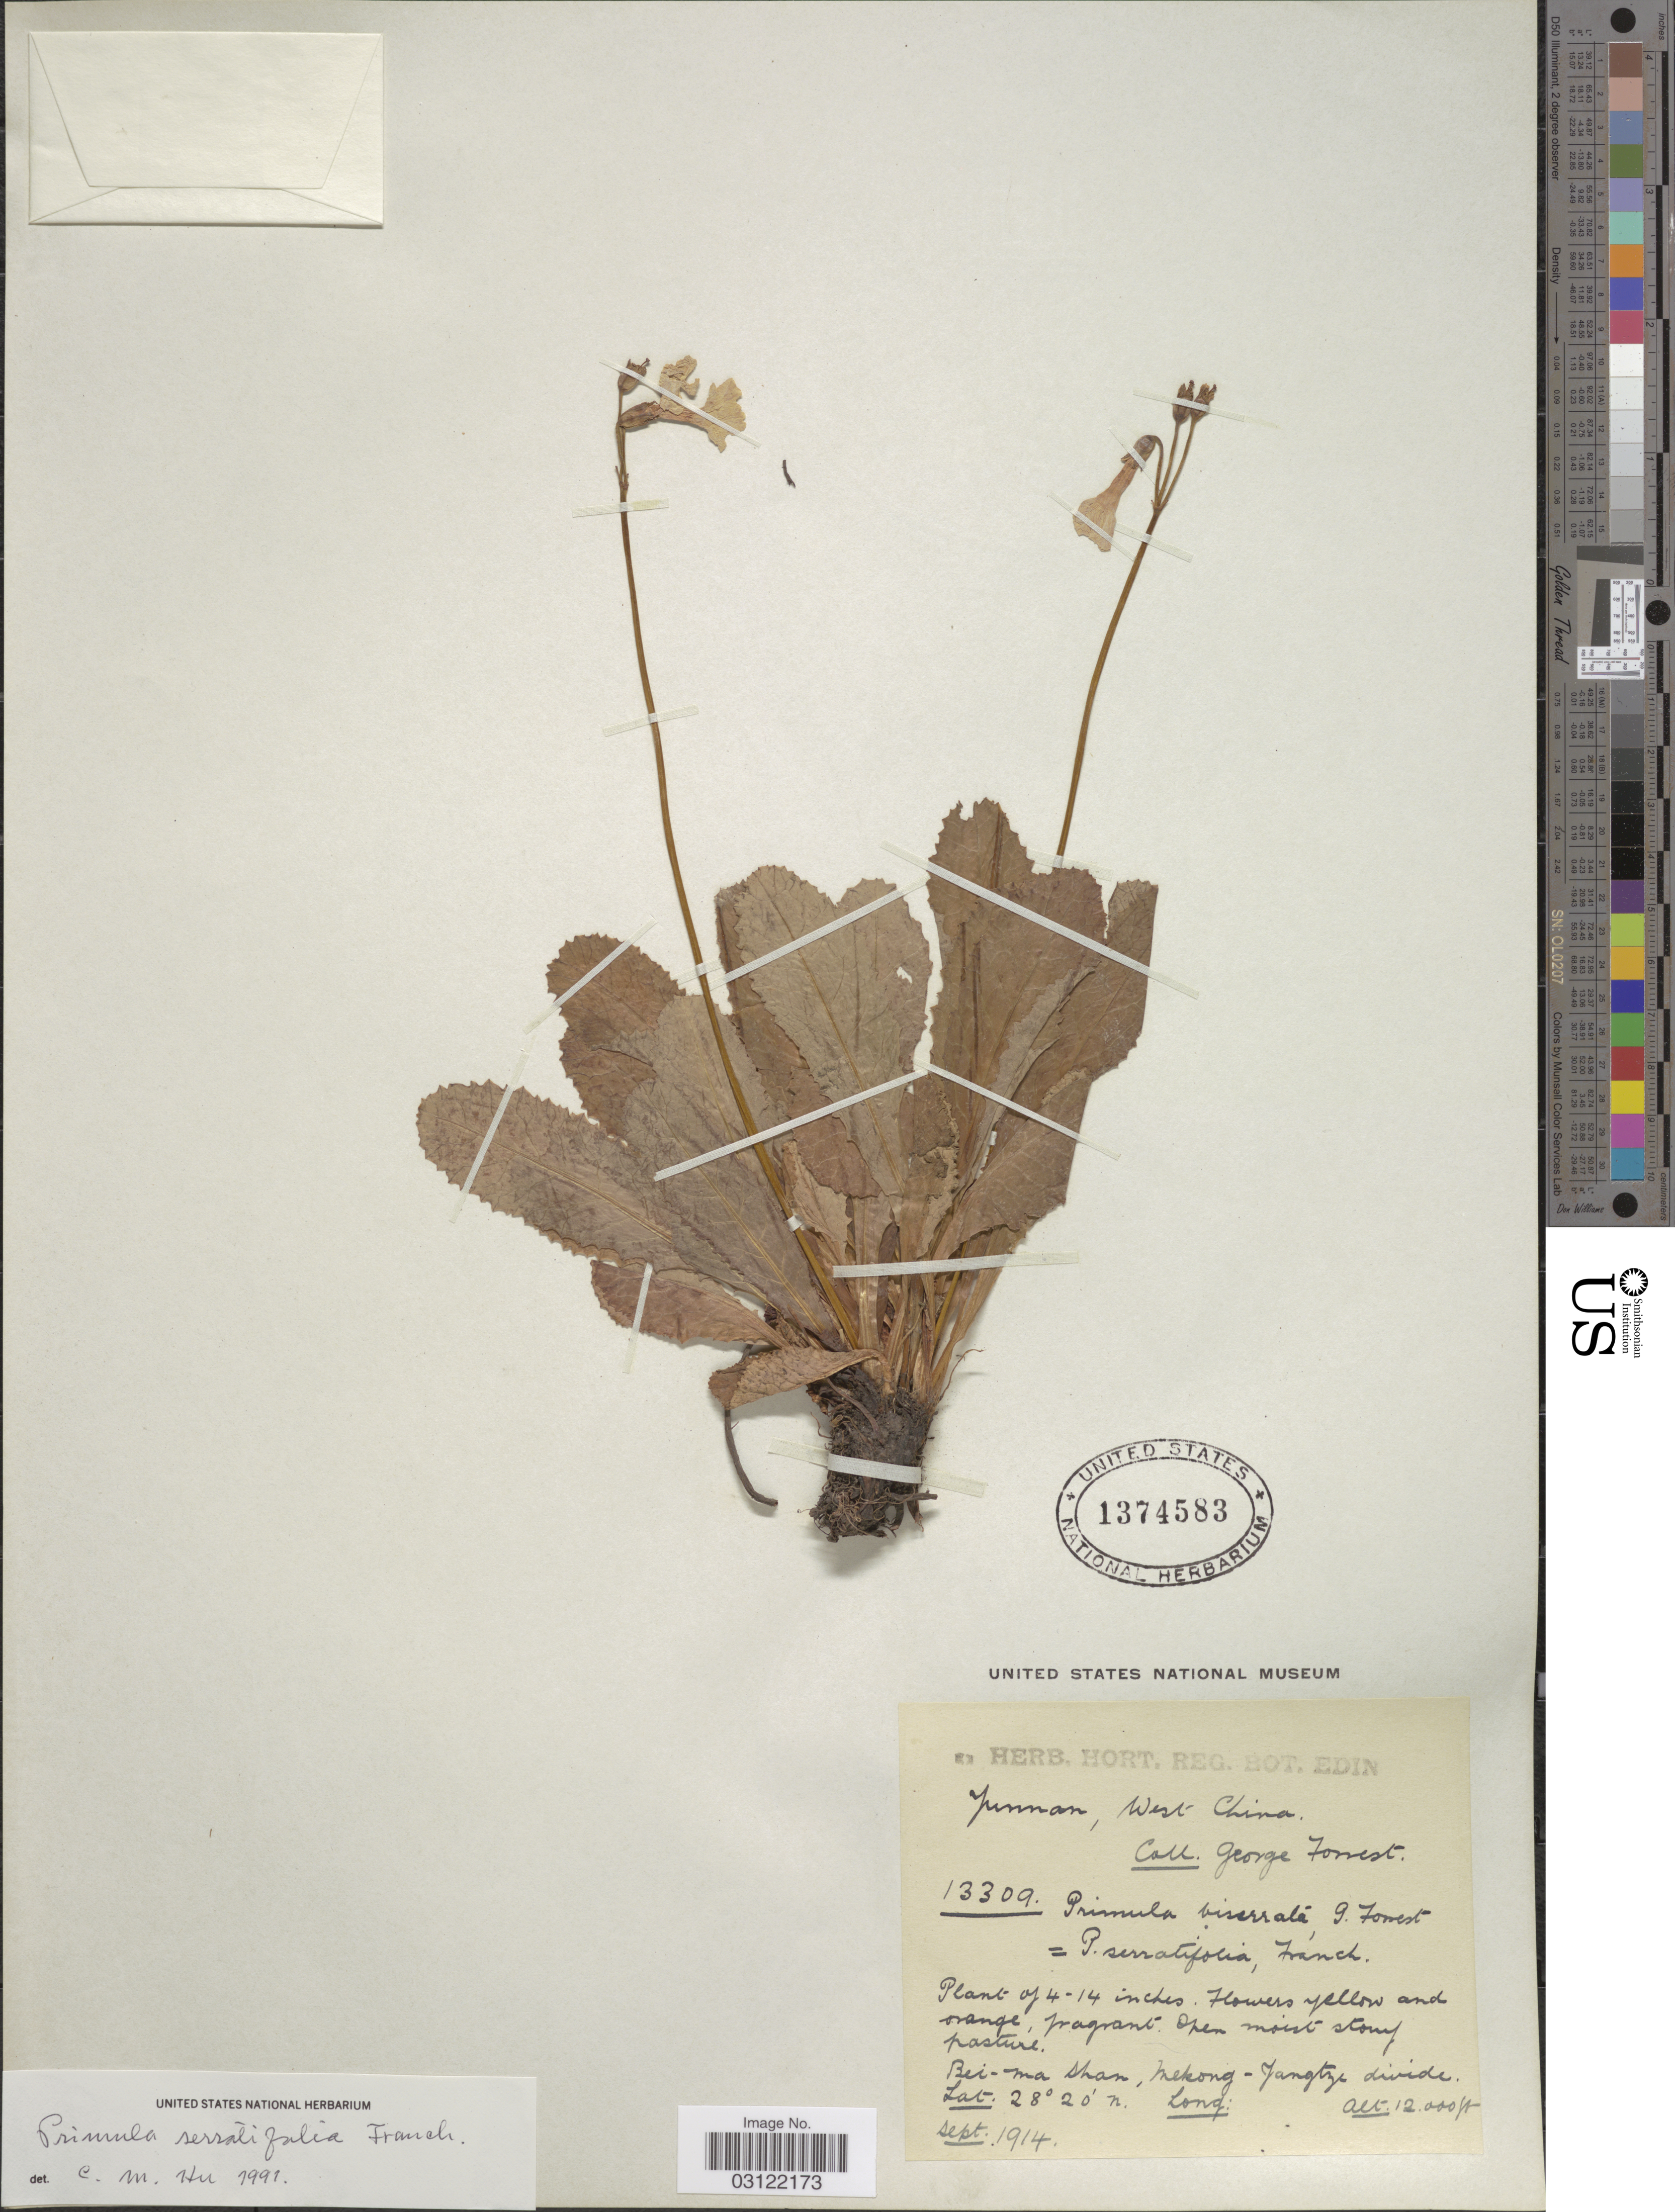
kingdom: Plantae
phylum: Tracheophyta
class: Magnoliopsida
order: Ericales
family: Primulaceae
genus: Primula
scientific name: Primula serratifolia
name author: Franch.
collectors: G. Forrest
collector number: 13309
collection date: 1914-09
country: China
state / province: Yunnan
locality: Bei-ma Shan, Mekong-Yangtze divide.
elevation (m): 3658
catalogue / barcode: US 1374583